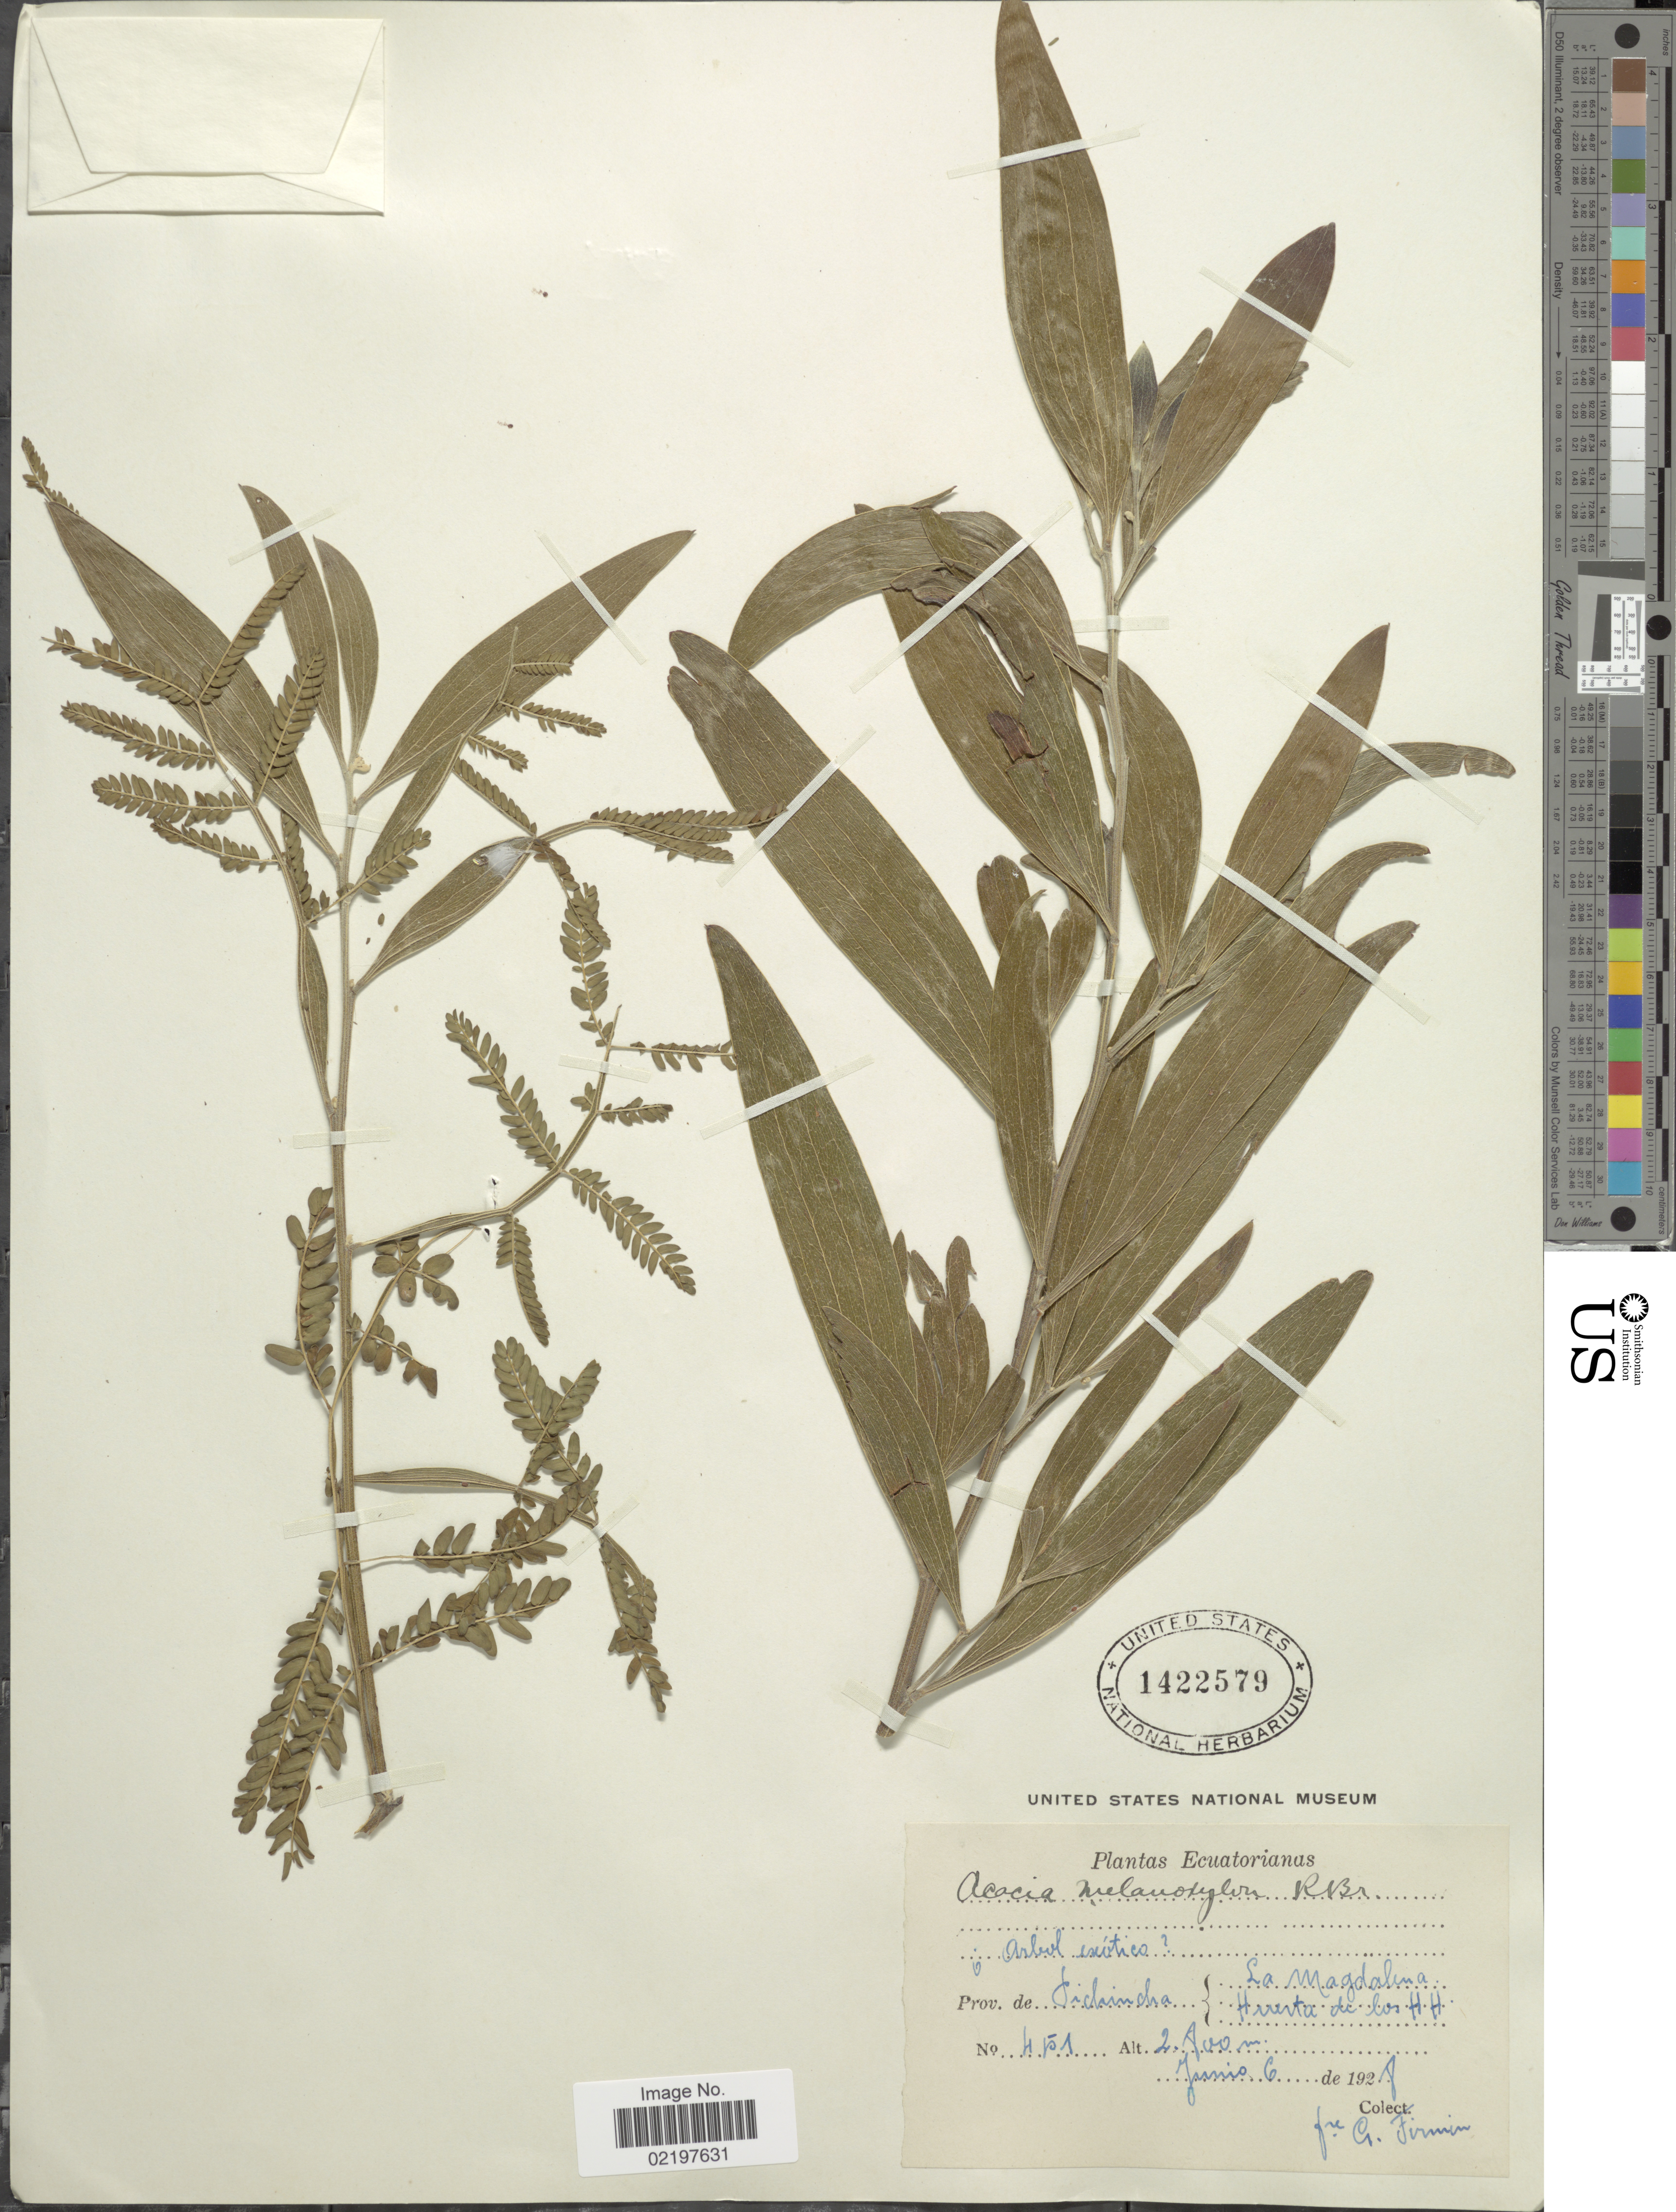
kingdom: Plantae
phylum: Tracheophyta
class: Magnoliopsida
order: Fabales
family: Fabaceae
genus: Acacia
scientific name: Acacia melanoxylon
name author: R. Br.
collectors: F. Firmin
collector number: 451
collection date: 1928-06-06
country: Ecuador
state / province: Pichincha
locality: Prov. de Pichincha, La Magdalena, Huerta de los H. H.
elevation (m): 2800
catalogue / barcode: US 1422579